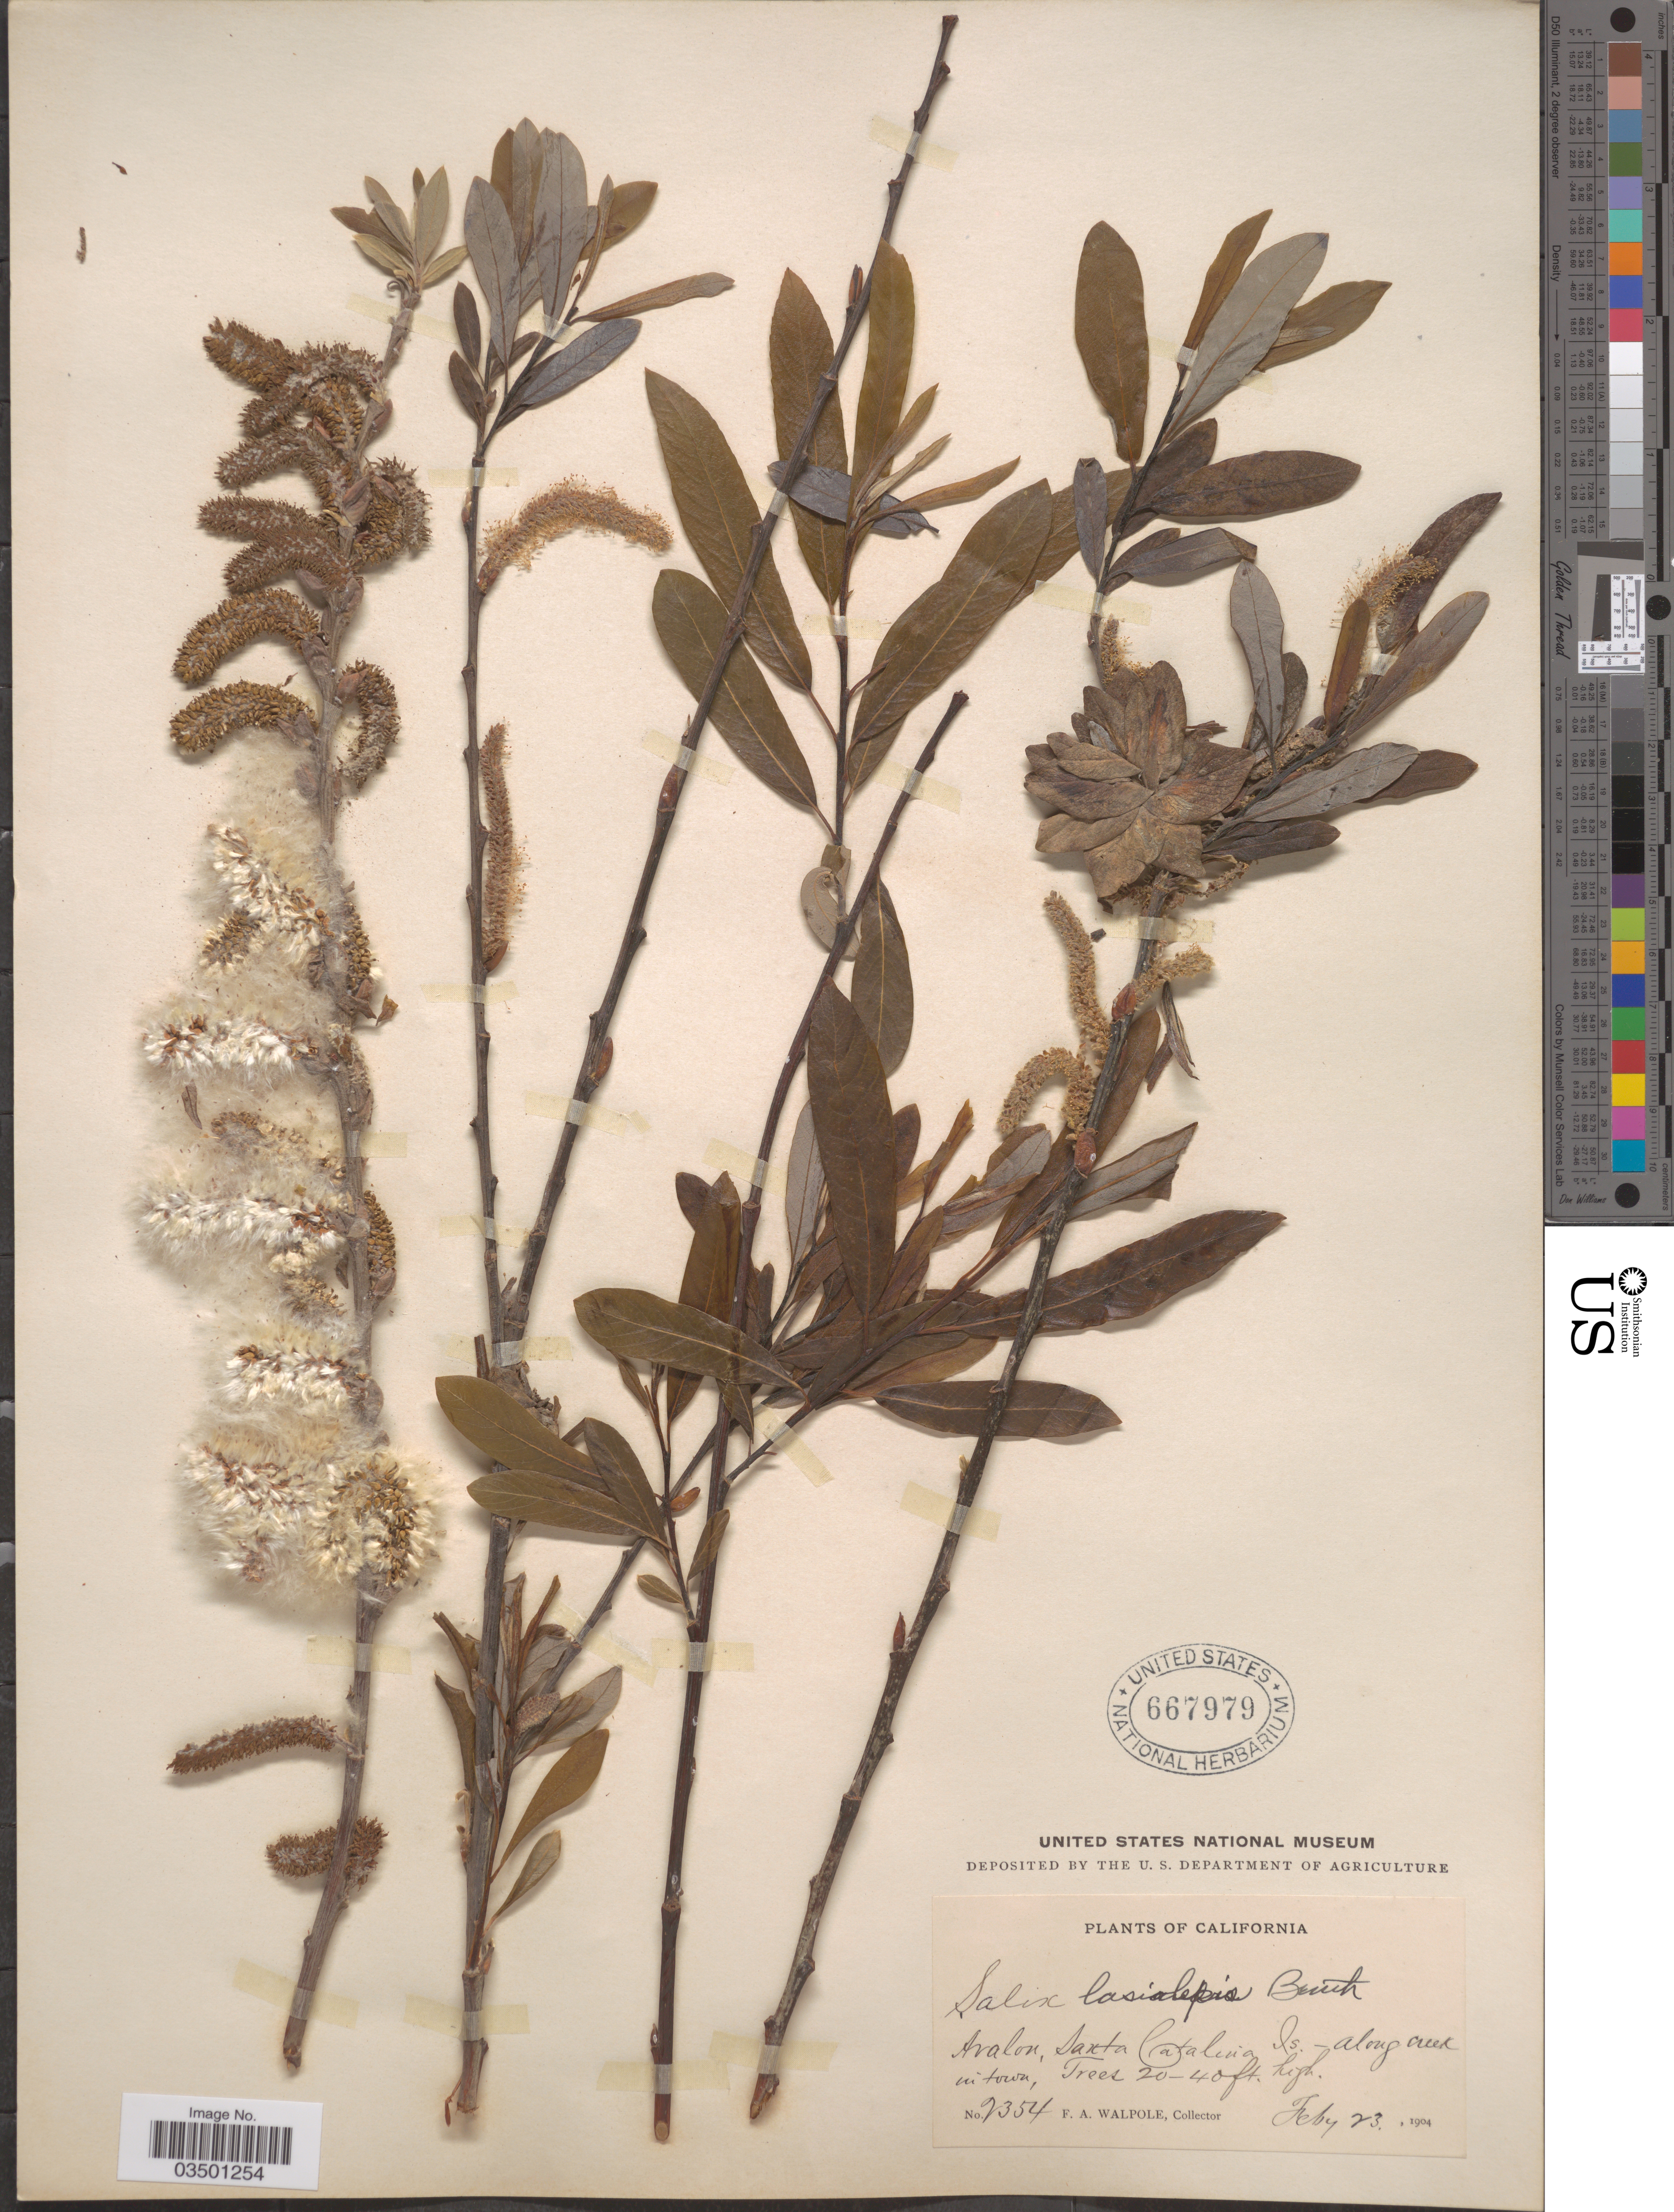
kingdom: Plantae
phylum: Tracheophyta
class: Magnoliopsida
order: Malpighiales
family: Salicaceae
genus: Salix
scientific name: Salix lasiolepis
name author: Benth.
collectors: F. Walpole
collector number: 2354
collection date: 1904-02-23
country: United States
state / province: California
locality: Avalon, Santa Catalina Is. - along creek in town.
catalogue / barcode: US 667979